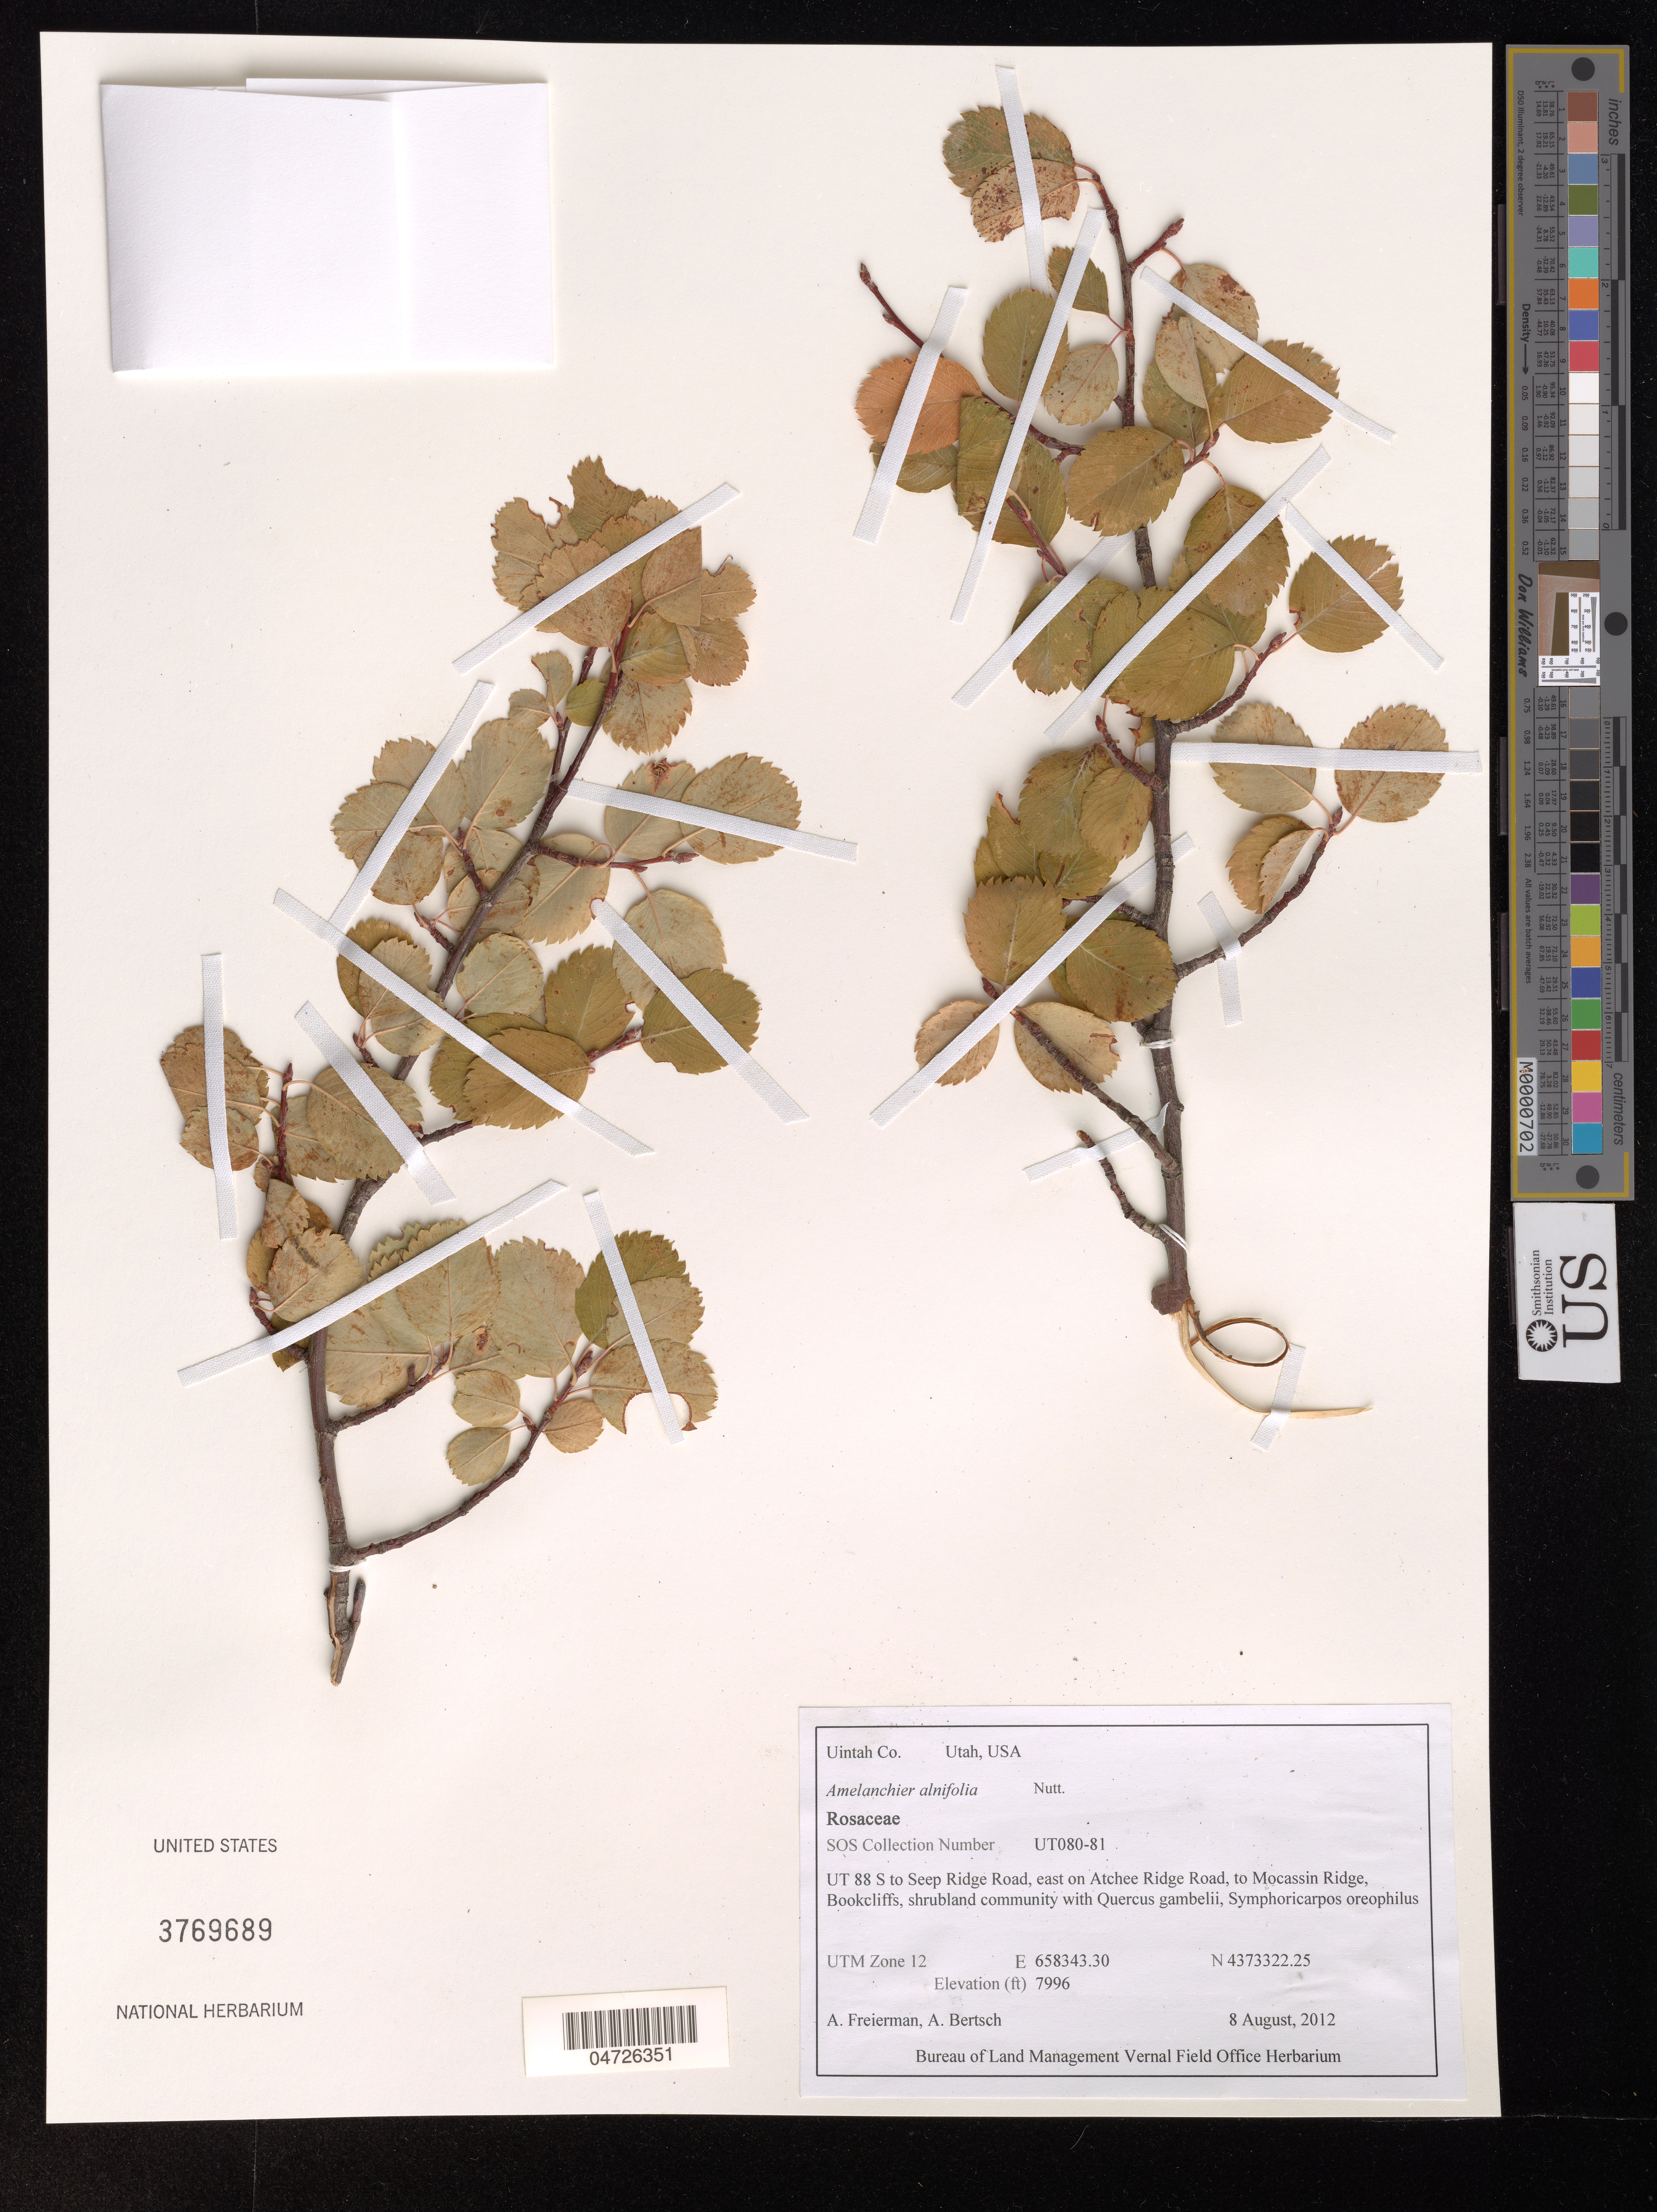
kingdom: Plantae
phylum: Tracheophyta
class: Magnoliopsida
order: Rosales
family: Rosaceae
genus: Amelanchier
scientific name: Amelanchier alnifolia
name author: (Nutt.) Nutt. ex M. Roem.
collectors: A. Freierman & A. Bertsch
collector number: UT080-81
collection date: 2012-08-08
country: United States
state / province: Utah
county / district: Uintah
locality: Uintah Co. UT 88 to Seep Ridge Road, east on Atchee Ridge Road, to Mocassin Ridge, Bookcliffs. UTM Zone 12.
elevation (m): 2437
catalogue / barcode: US 3769689